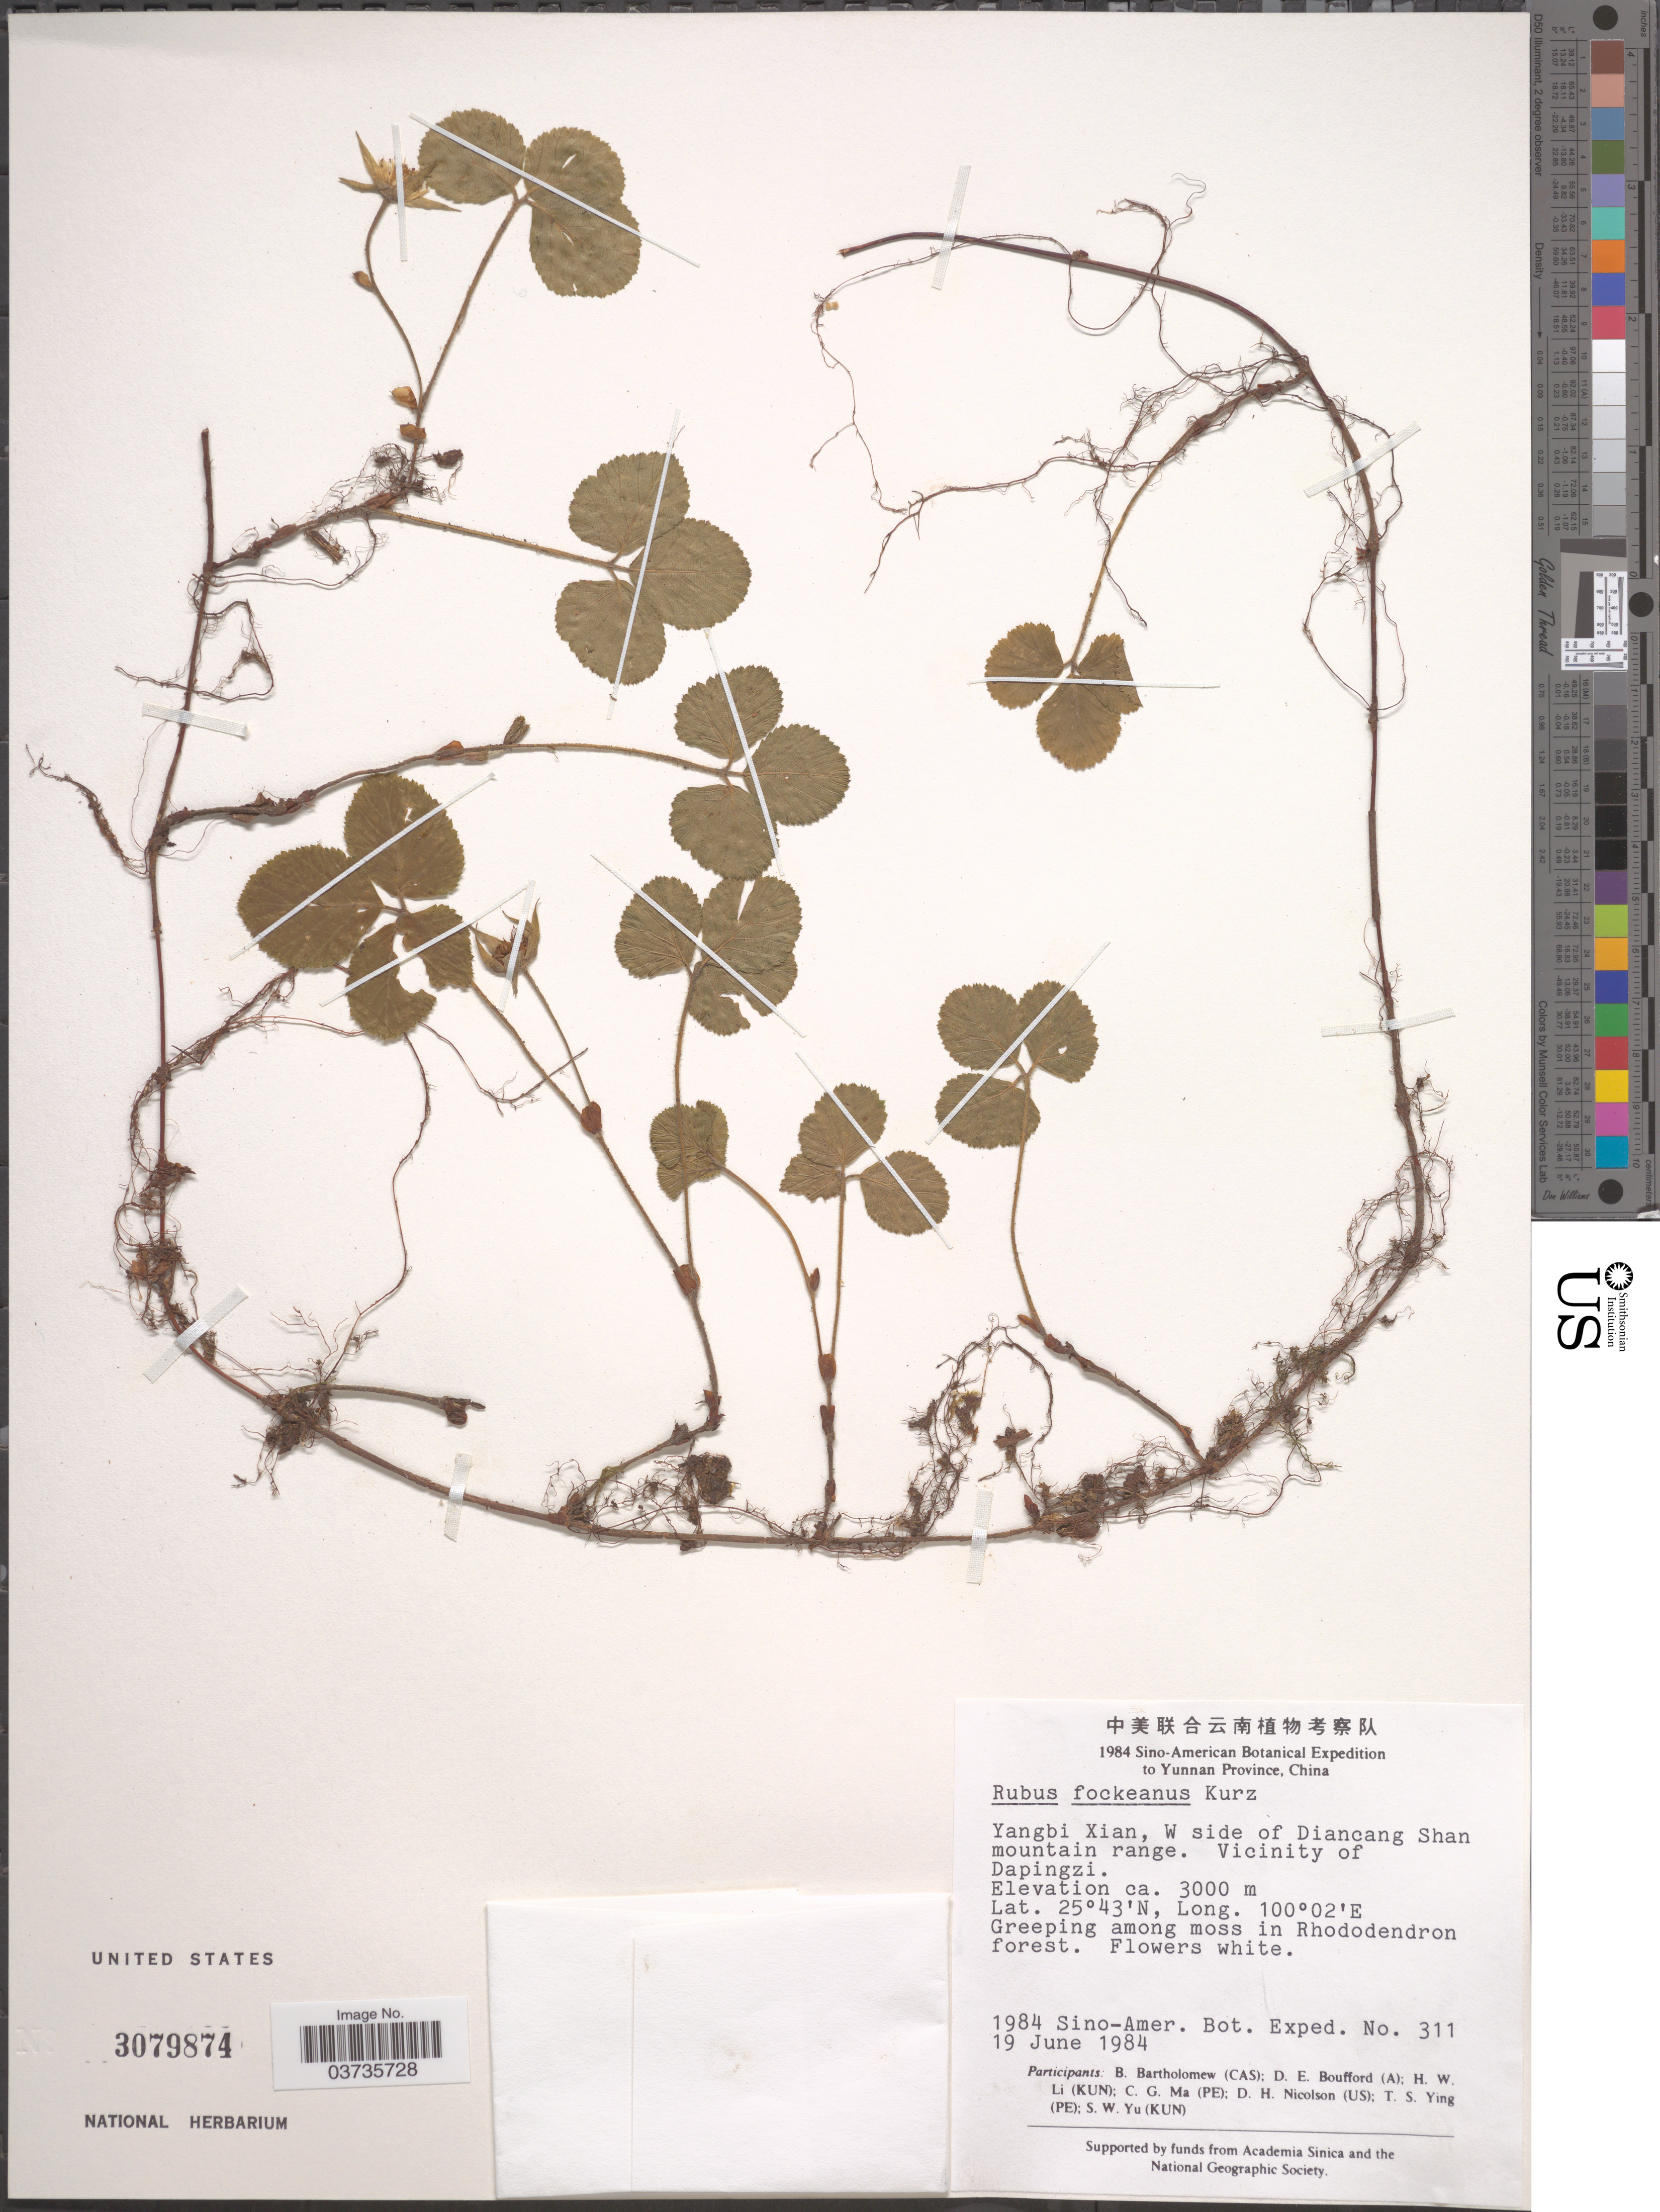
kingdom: Plantae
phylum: Tracheophyta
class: Magnoliopsida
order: Rosales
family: Rosaceae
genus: Rubus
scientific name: Rubus fockeanus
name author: Kurz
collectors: B. Bartholomew, D. E. Boufford, H. W. Li, C. Ma & et al.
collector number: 311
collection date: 1984-06-19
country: China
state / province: Yunnan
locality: Yangbi Xian, W side of Diancang Shan mountain range. Vicinity of Dapingzi.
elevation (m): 3000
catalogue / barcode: US 3079874